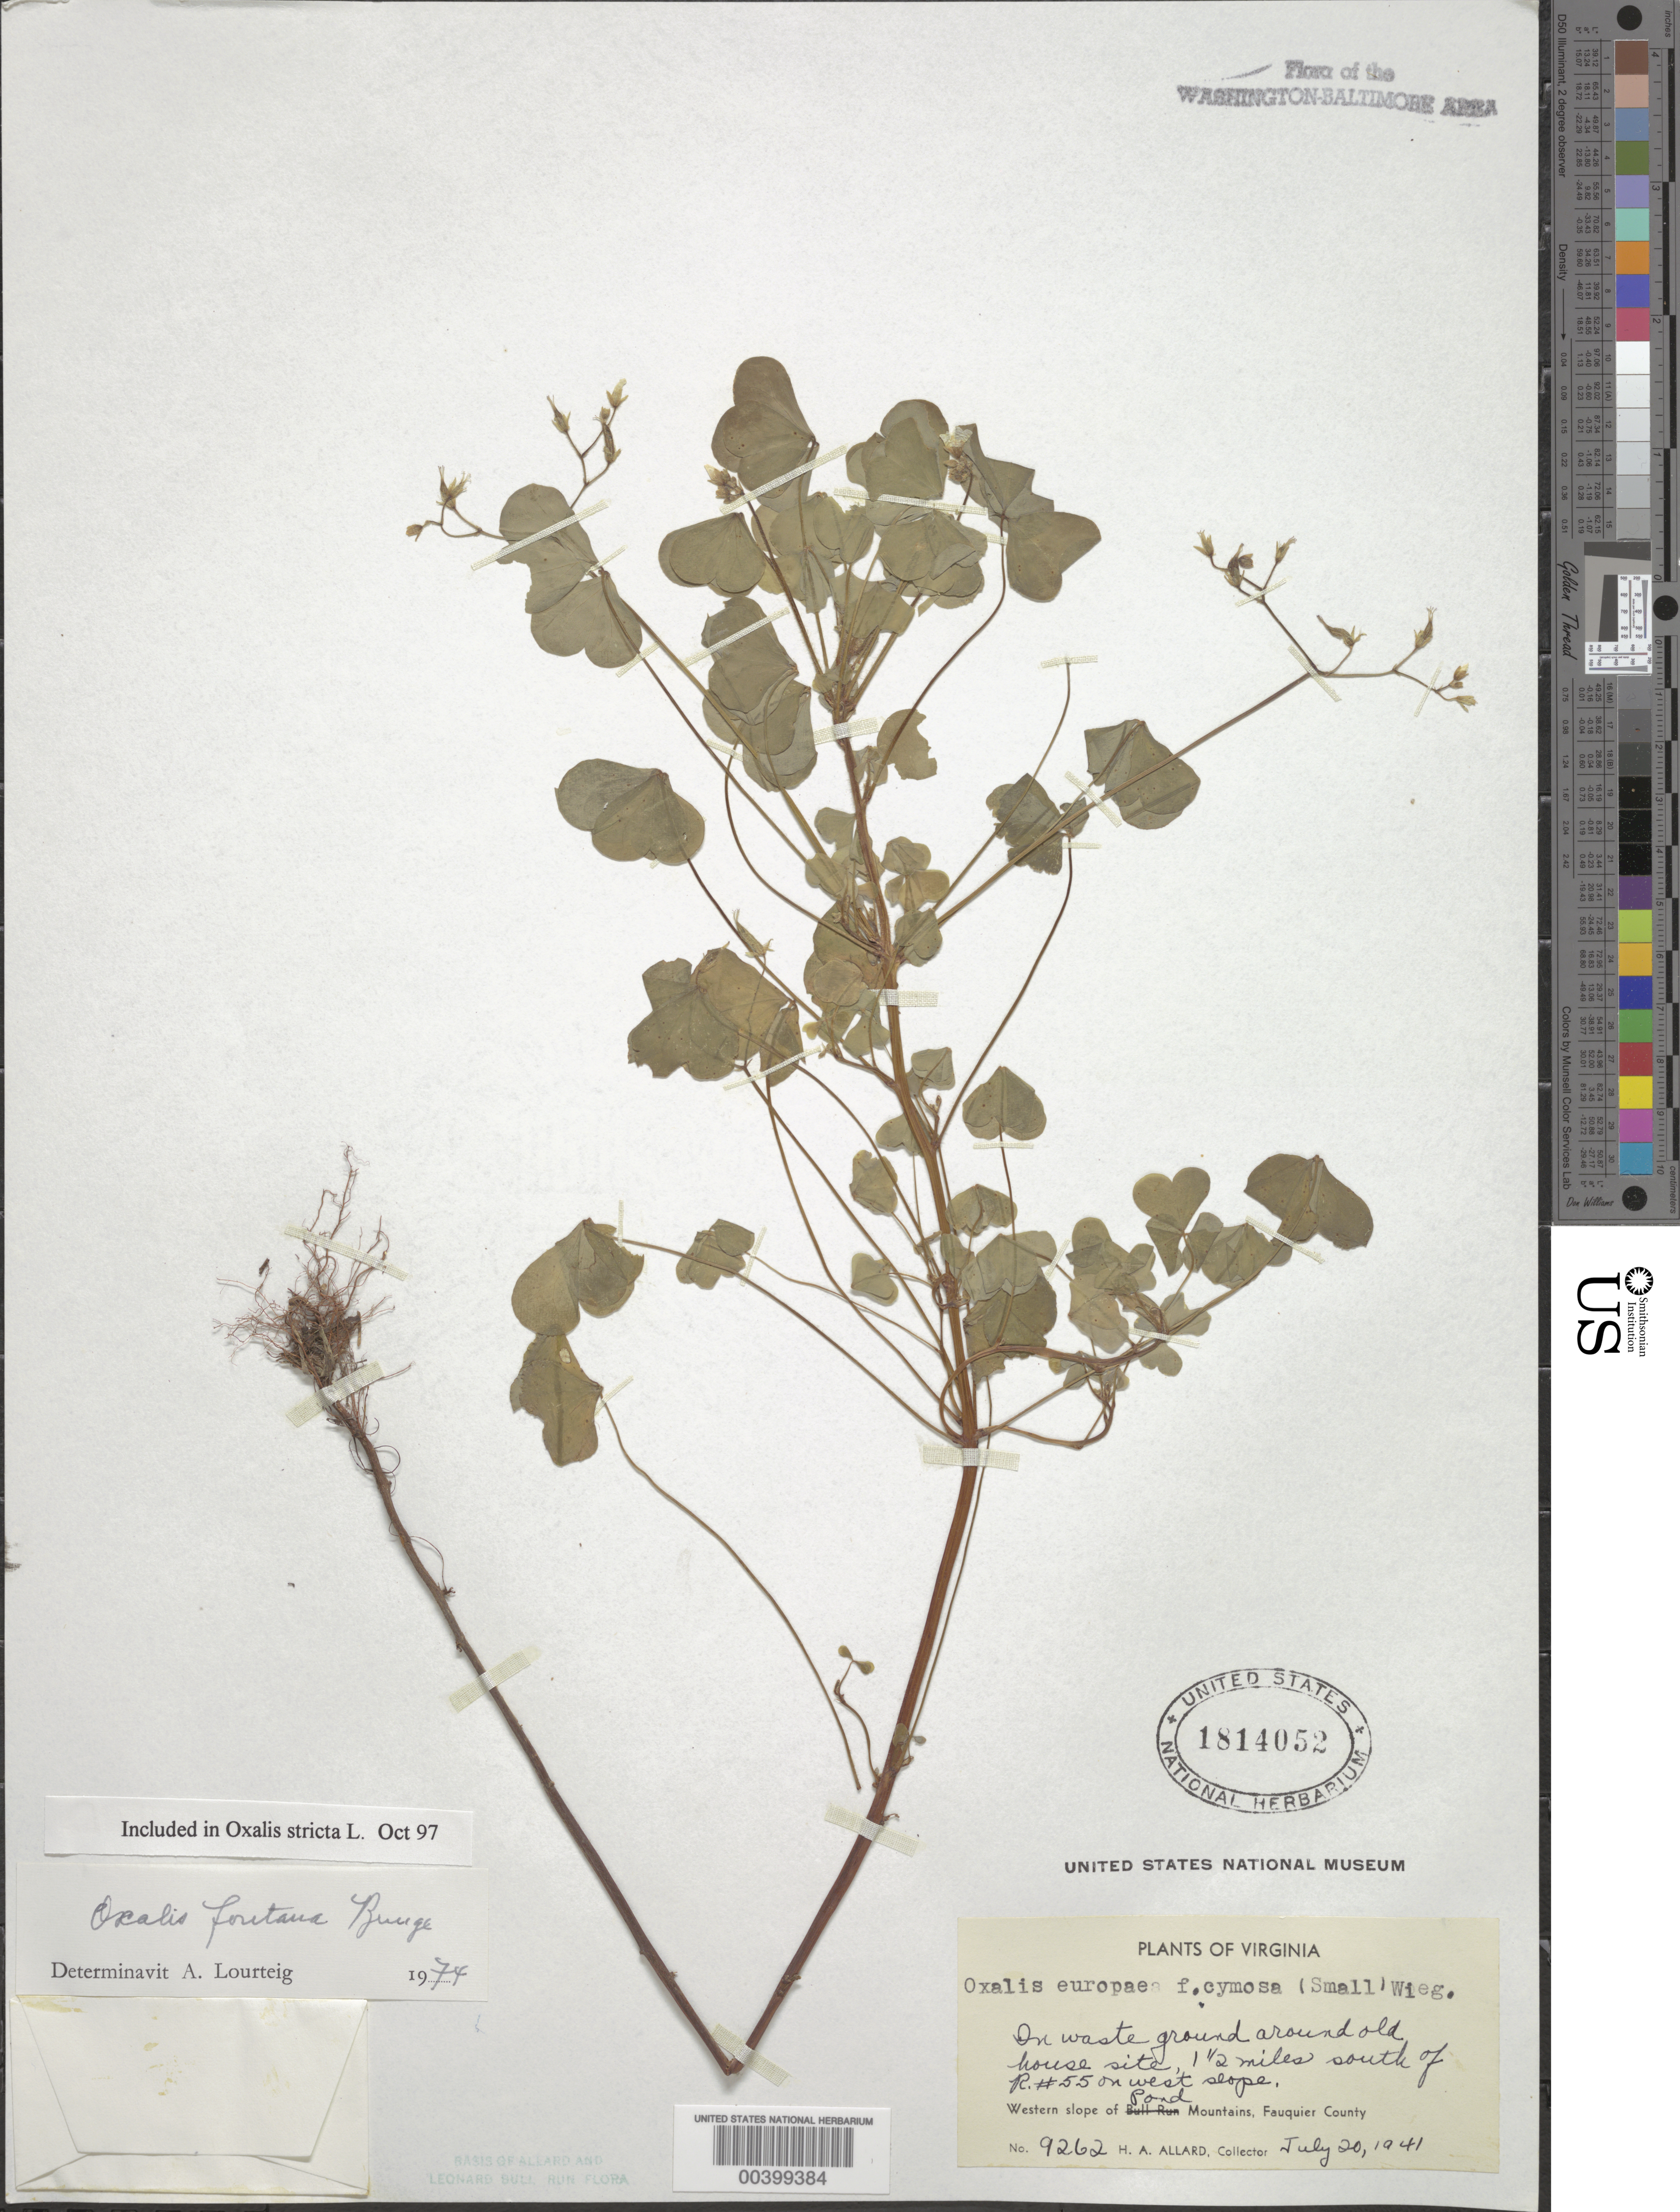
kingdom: Plantae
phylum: Tracheophyta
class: Magnoliopsida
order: Oxalidales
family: Oxalidaceae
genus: Oxalis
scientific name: Oxalis stricta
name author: L.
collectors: H. A. Allard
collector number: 9262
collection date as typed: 20 Jul 1941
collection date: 1941-07-20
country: United States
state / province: Virginia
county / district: Fauquier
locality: South of Route 55, Pond Mountains Bull Run Mts.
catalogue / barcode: US 1814052